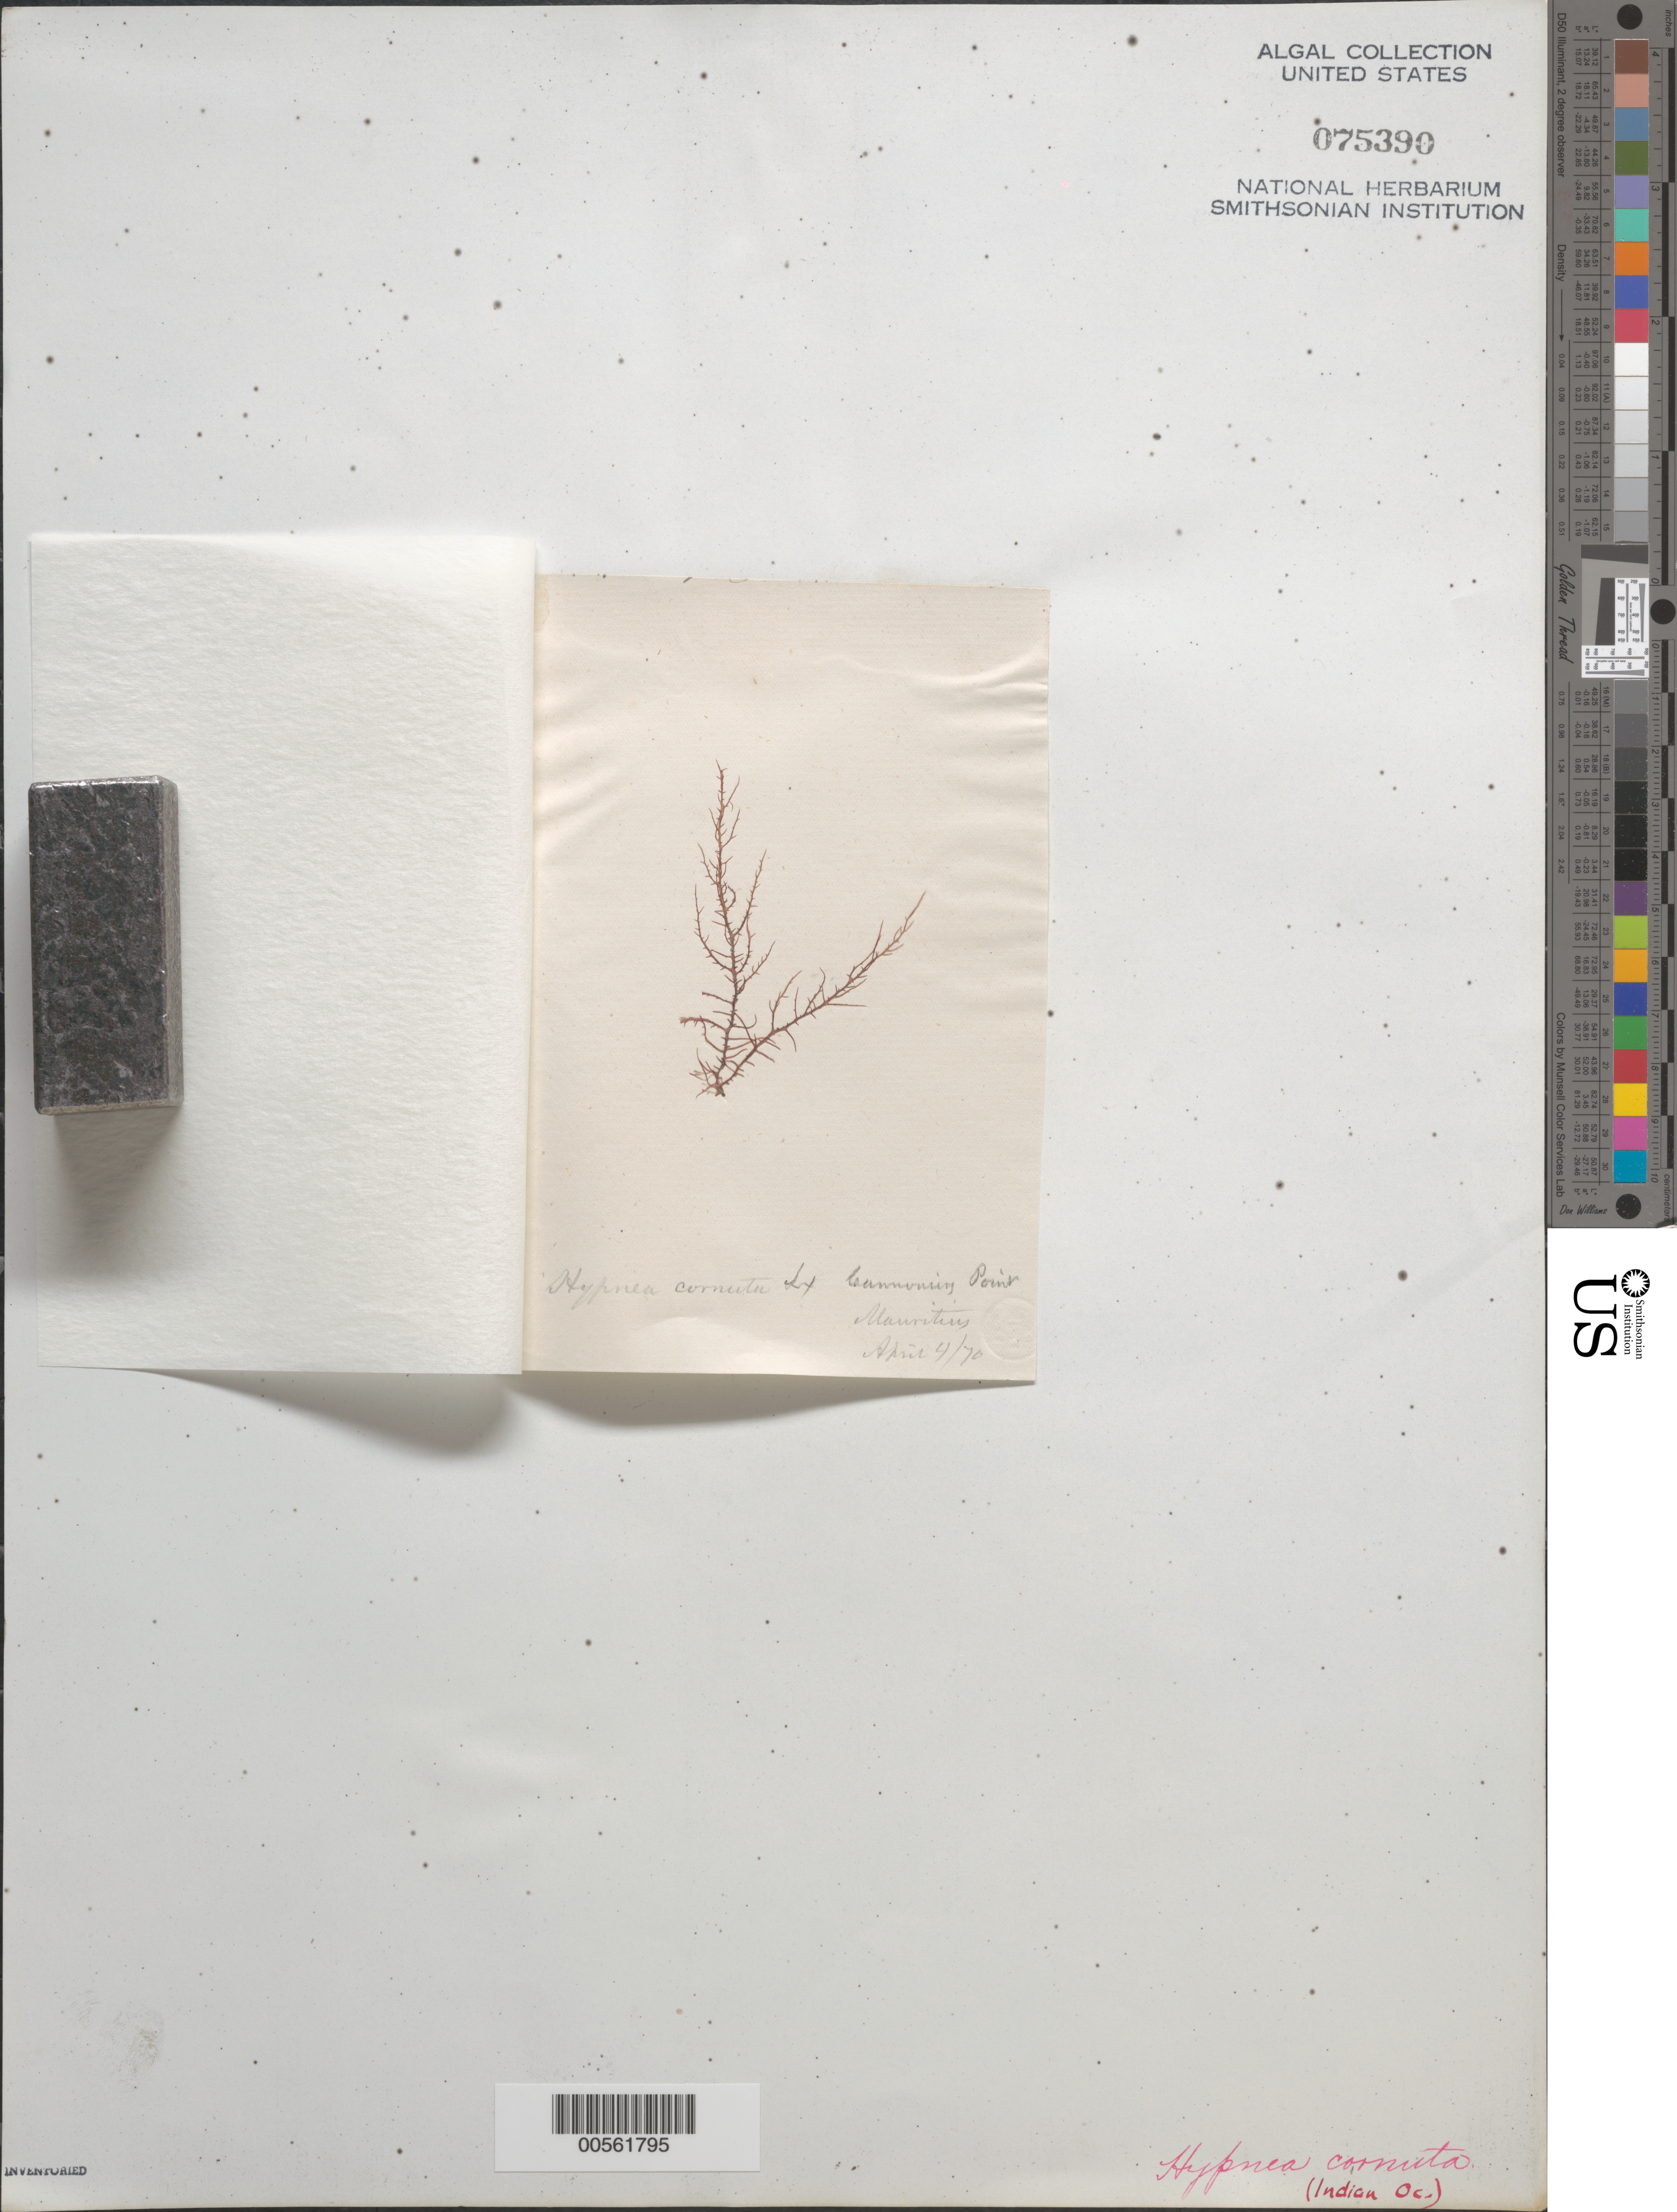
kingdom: Plantae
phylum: Rhodophyta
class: Florideophyceae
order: Gigartinales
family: Cystocloniaceae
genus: Hypnea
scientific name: Hypnea cornuta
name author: (Kütz.) J. Agardh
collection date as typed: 04 Apr 1870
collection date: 1870-04-04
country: Mauritius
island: Mauritius Island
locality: Cannoniers Point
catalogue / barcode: US 75390